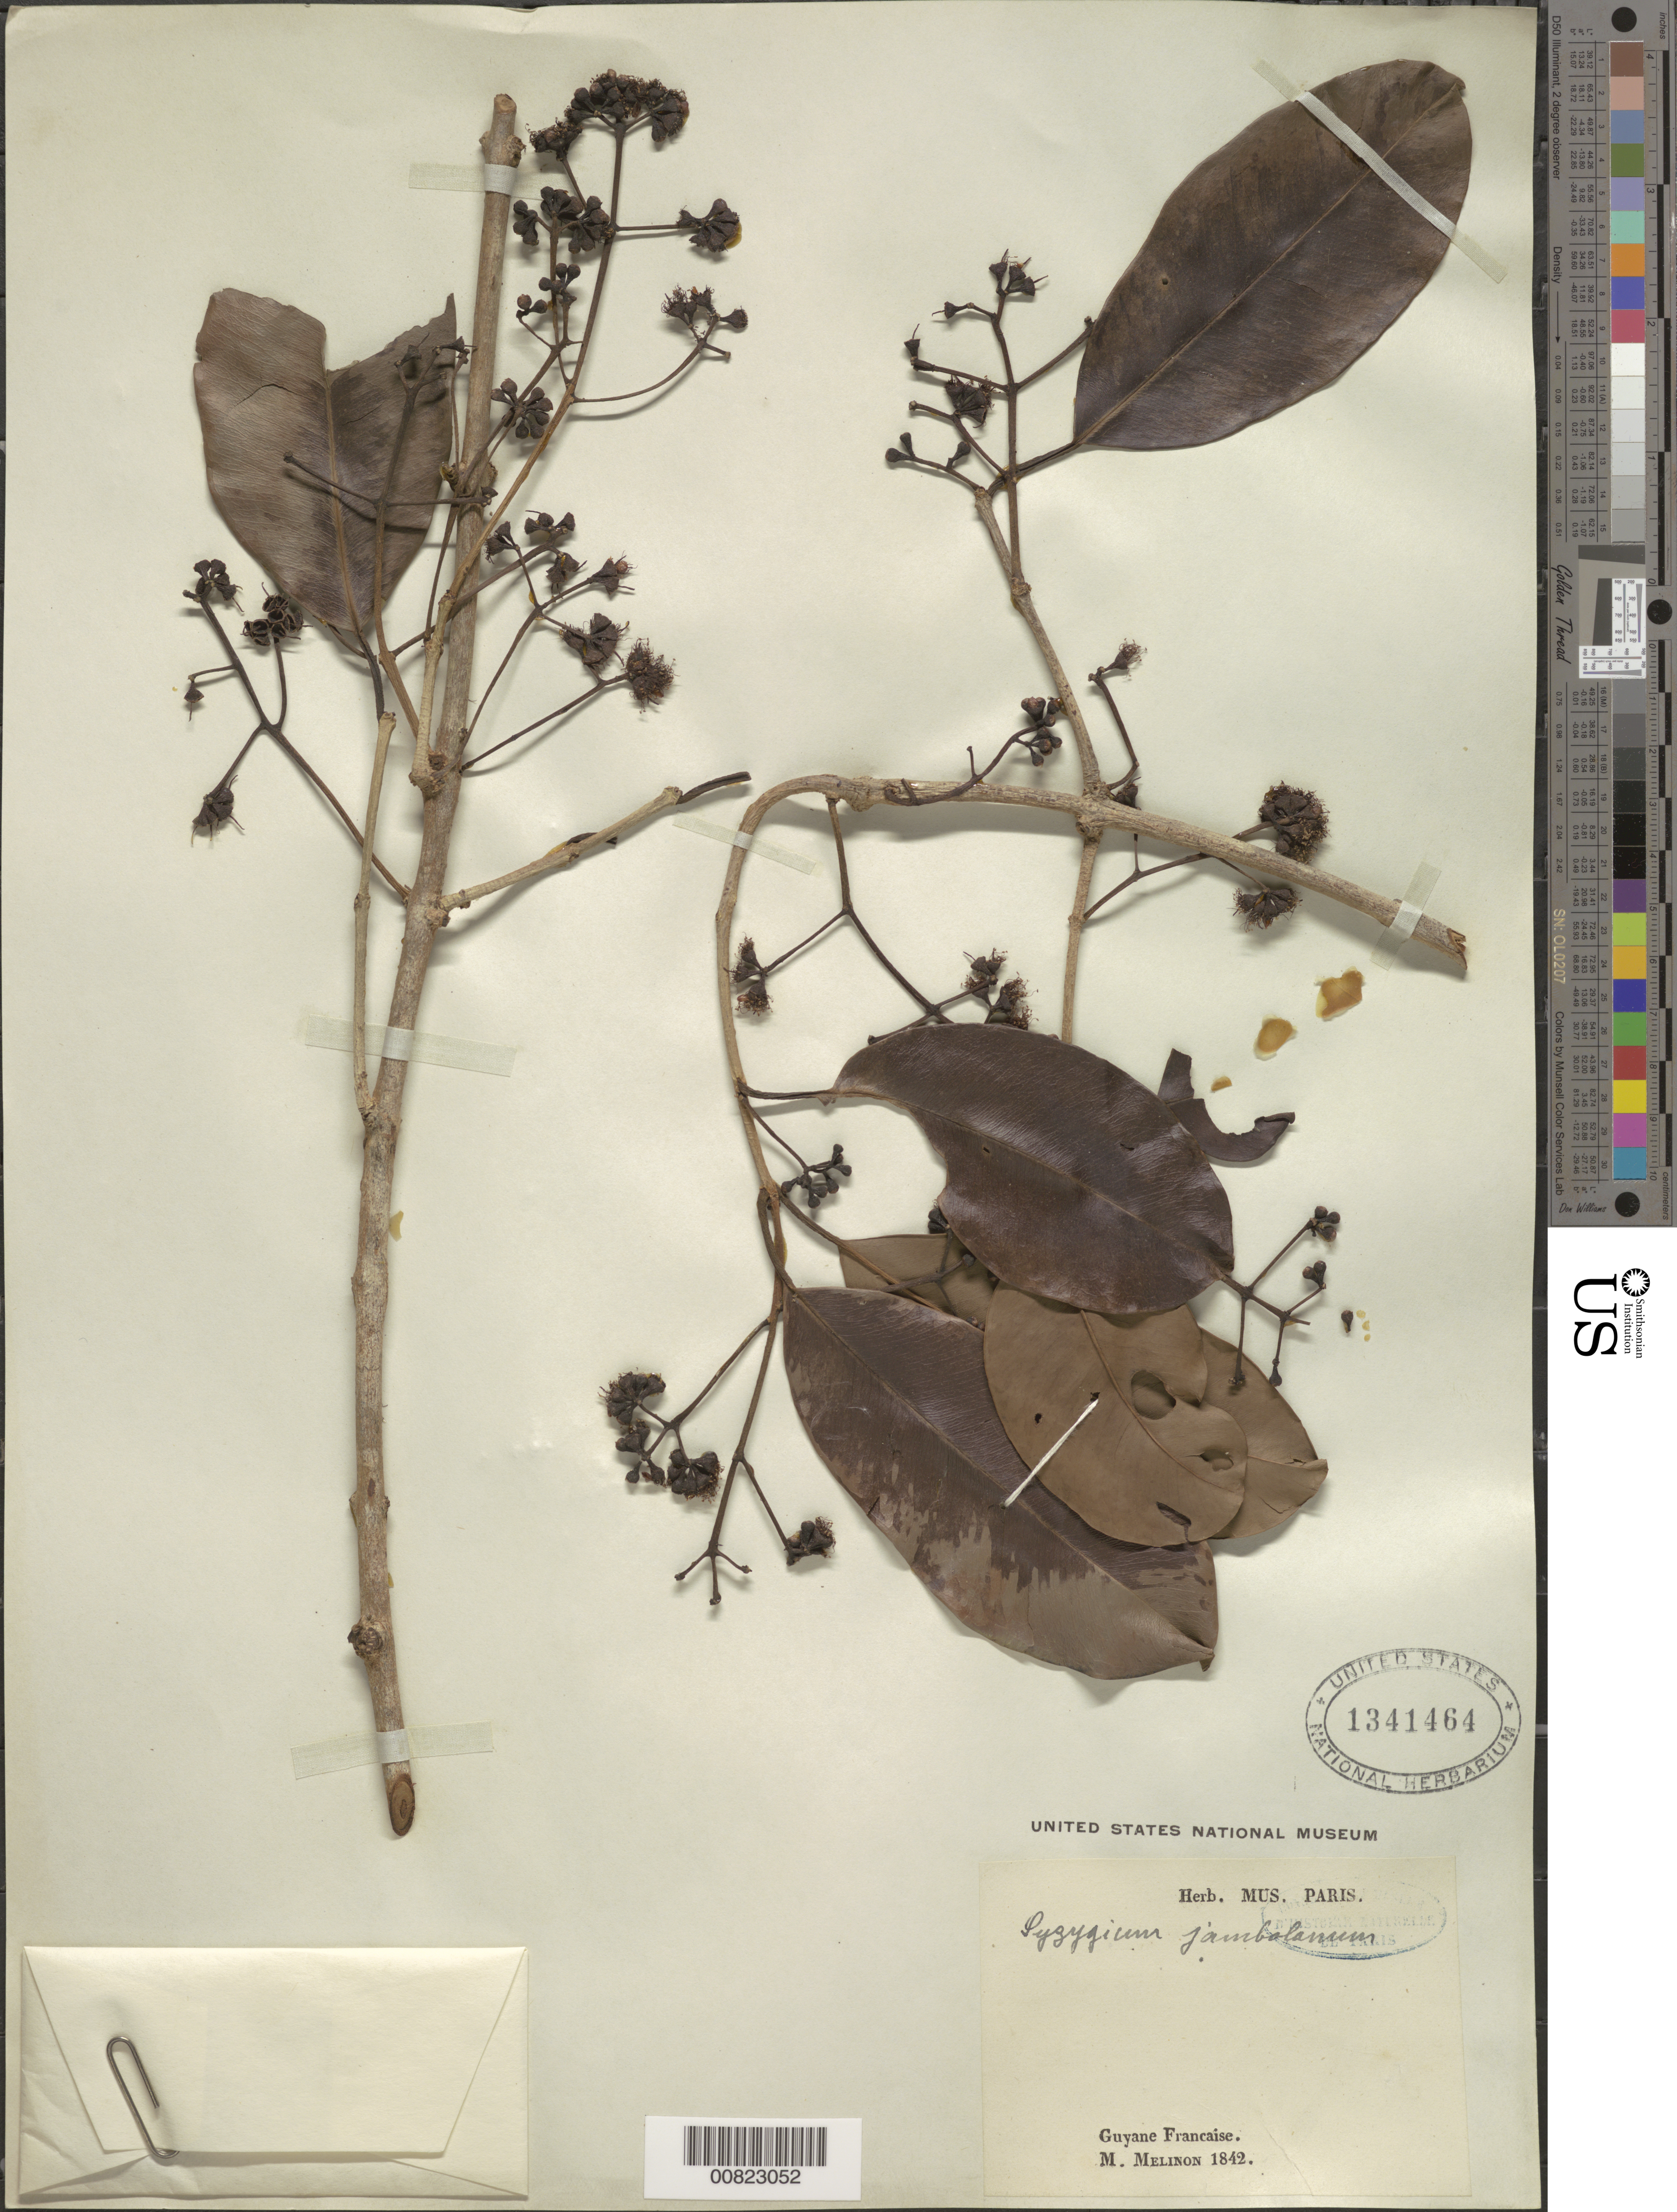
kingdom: Plantae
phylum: Tracheophyta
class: Magnoliopsida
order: Myrtales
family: Myrtaceae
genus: Syzygium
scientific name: Syzygium cumini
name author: (L.) Skeels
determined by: Strong, Mark T., (BOT), Smithsonian Institution - National Museum of Natural History (UNITED STATES)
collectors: E. Mélinon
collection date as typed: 1842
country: French Guiana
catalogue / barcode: US 1341464